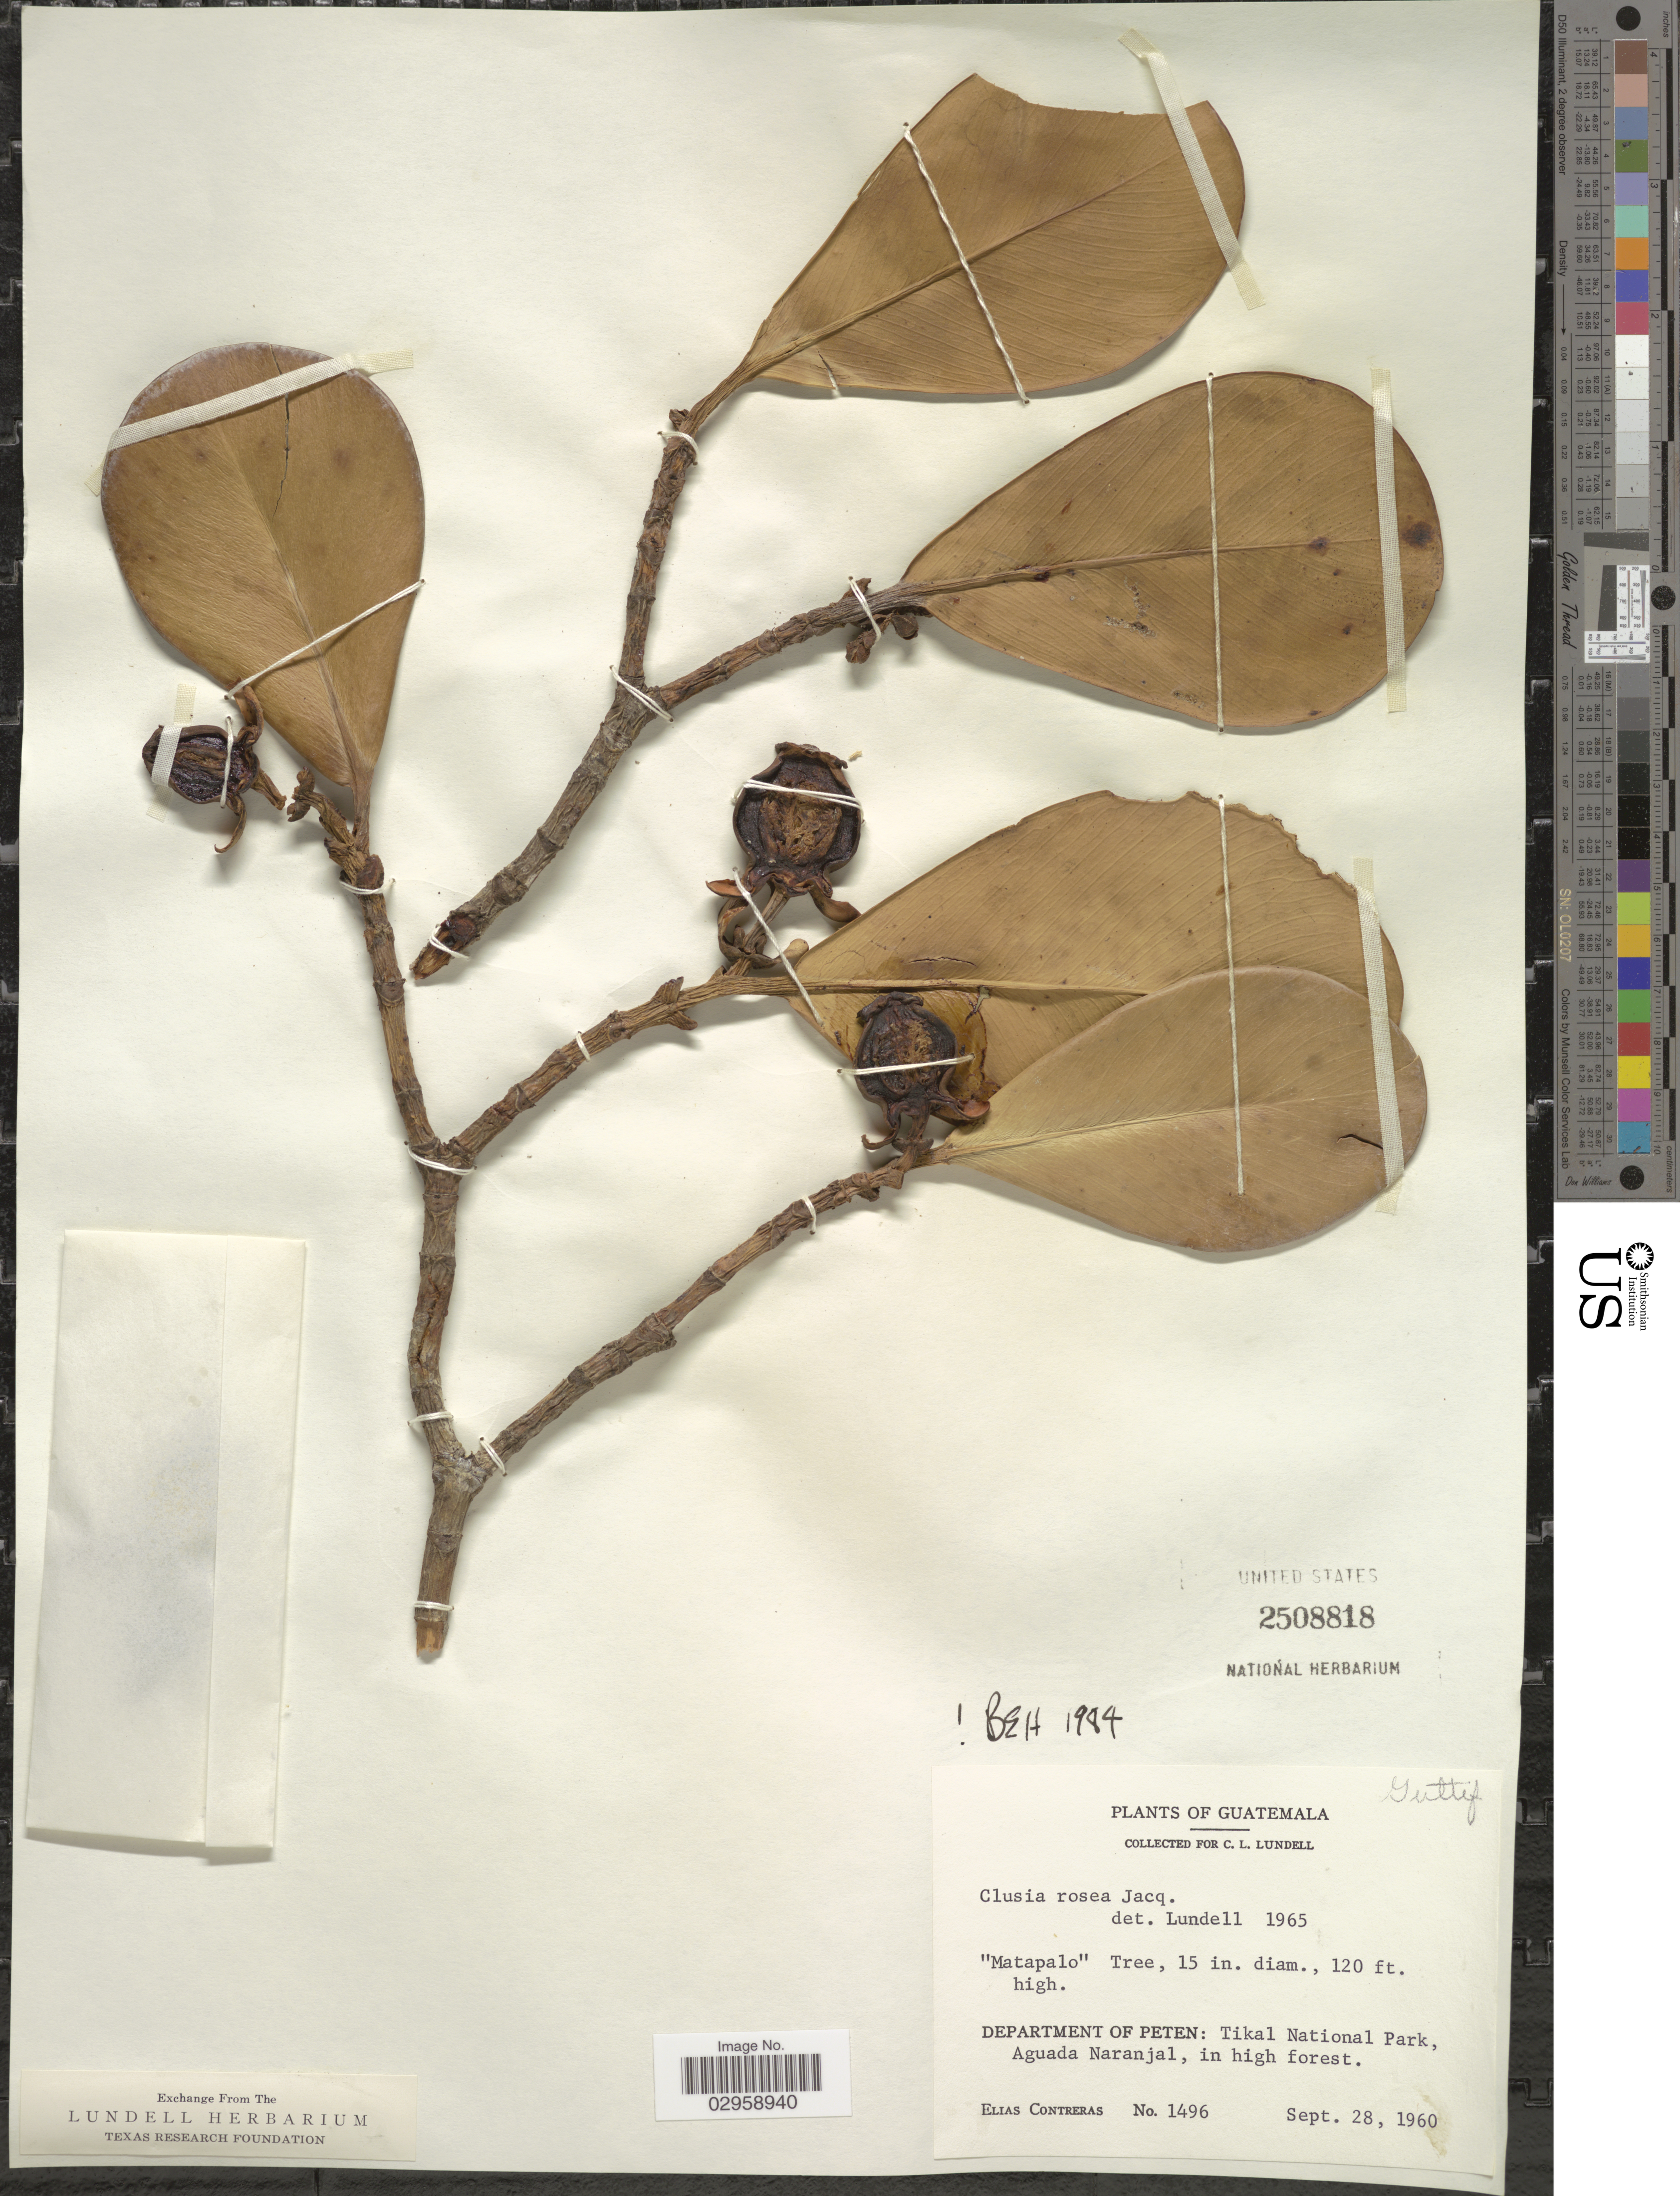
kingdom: Plantae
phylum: Tracheophyta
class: Magnoliopsida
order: Malpighiales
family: Clusiaceae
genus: Clusia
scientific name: Clusia rosea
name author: Jacq.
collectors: E. Contreras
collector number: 1496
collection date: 1960-09-28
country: Guatemala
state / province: El Petén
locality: Department of Peten: Tikal National Park, Aguada Naranjal, in high forest.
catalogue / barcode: US 2508818